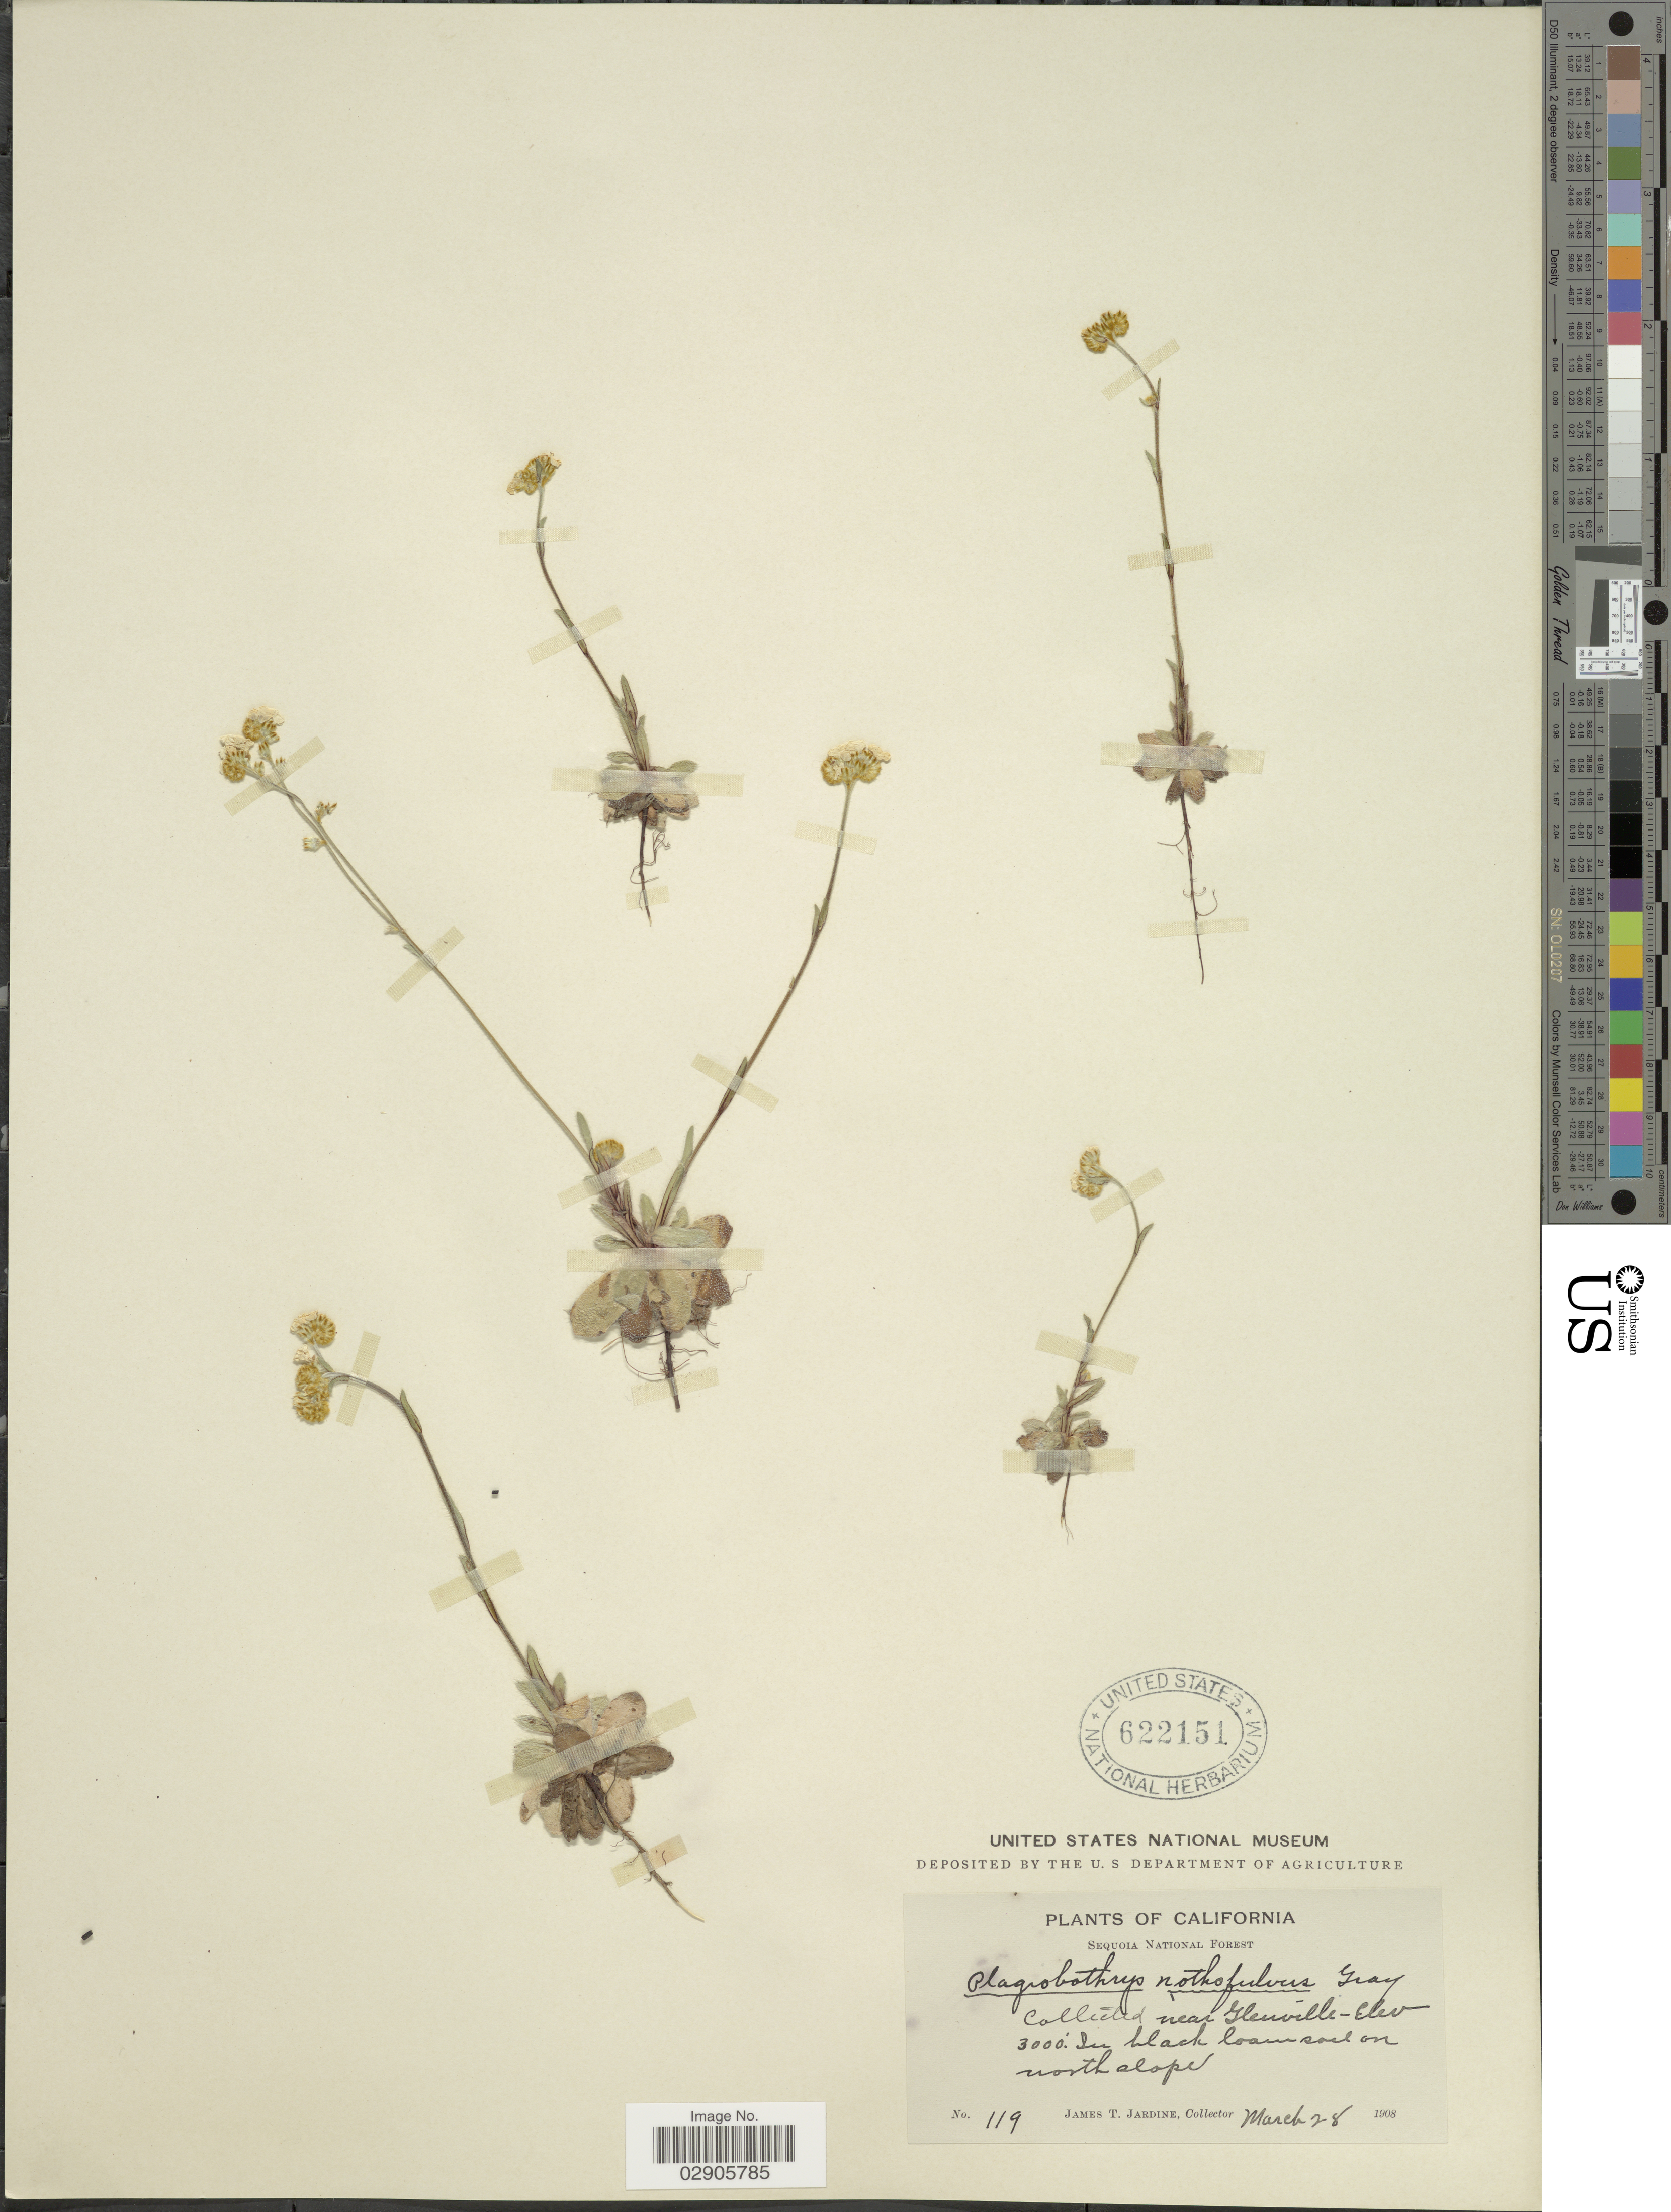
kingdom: Plantae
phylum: Tracheophyta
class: Magnoliopsida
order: Boraginales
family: Boraginaceae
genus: Plagiobothrys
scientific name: Plagiobothrys nothofulvus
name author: (A. Gray) A. Gray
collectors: J. T. Jardine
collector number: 119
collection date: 1908-03-28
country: United States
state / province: California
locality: Sequoia National Forest. Near Glenville.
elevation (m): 914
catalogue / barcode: US 622151